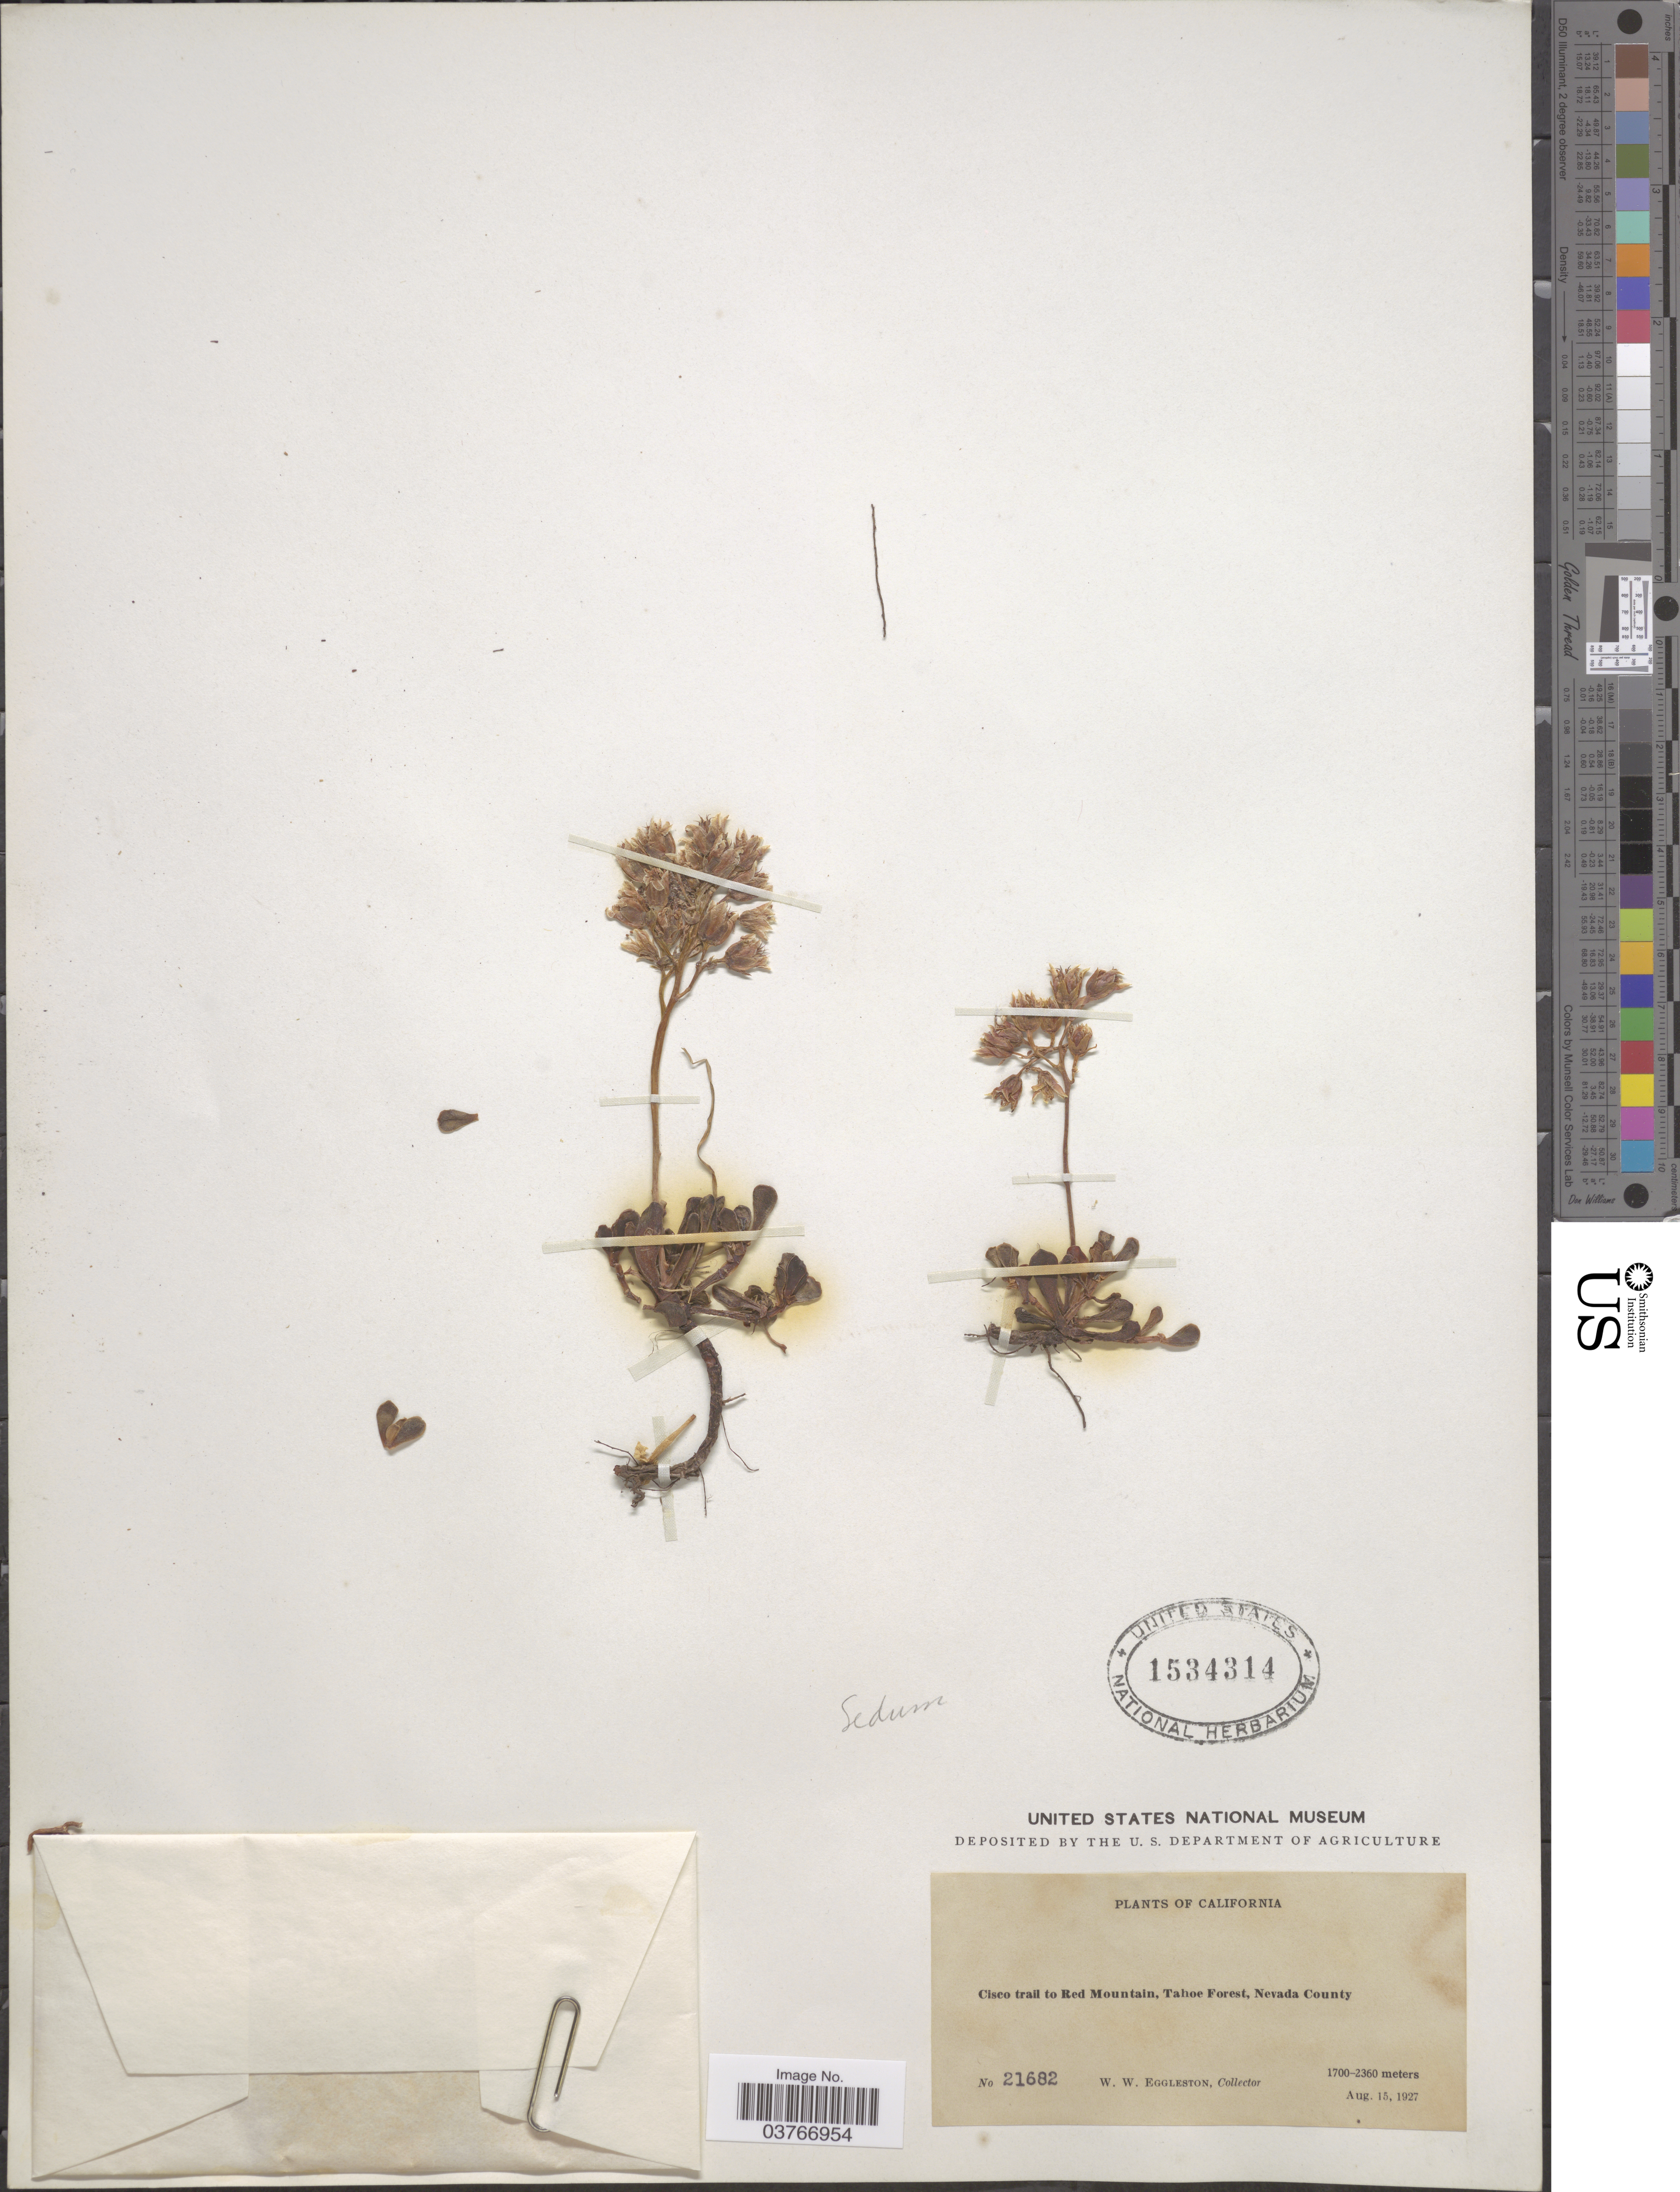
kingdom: Plantae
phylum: Tracheophyta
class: Magnoliopsida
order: Saxifragales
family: Crassulaceae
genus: Sedum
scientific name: Sedum sp.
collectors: W. W. Eggleston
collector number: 21682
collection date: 1927-08-15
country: United States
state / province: California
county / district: Nevada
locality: Cisco trail to Red Mountain, Tahoe Forest, Nevada County.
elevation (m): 1700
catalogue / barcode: US 1534314